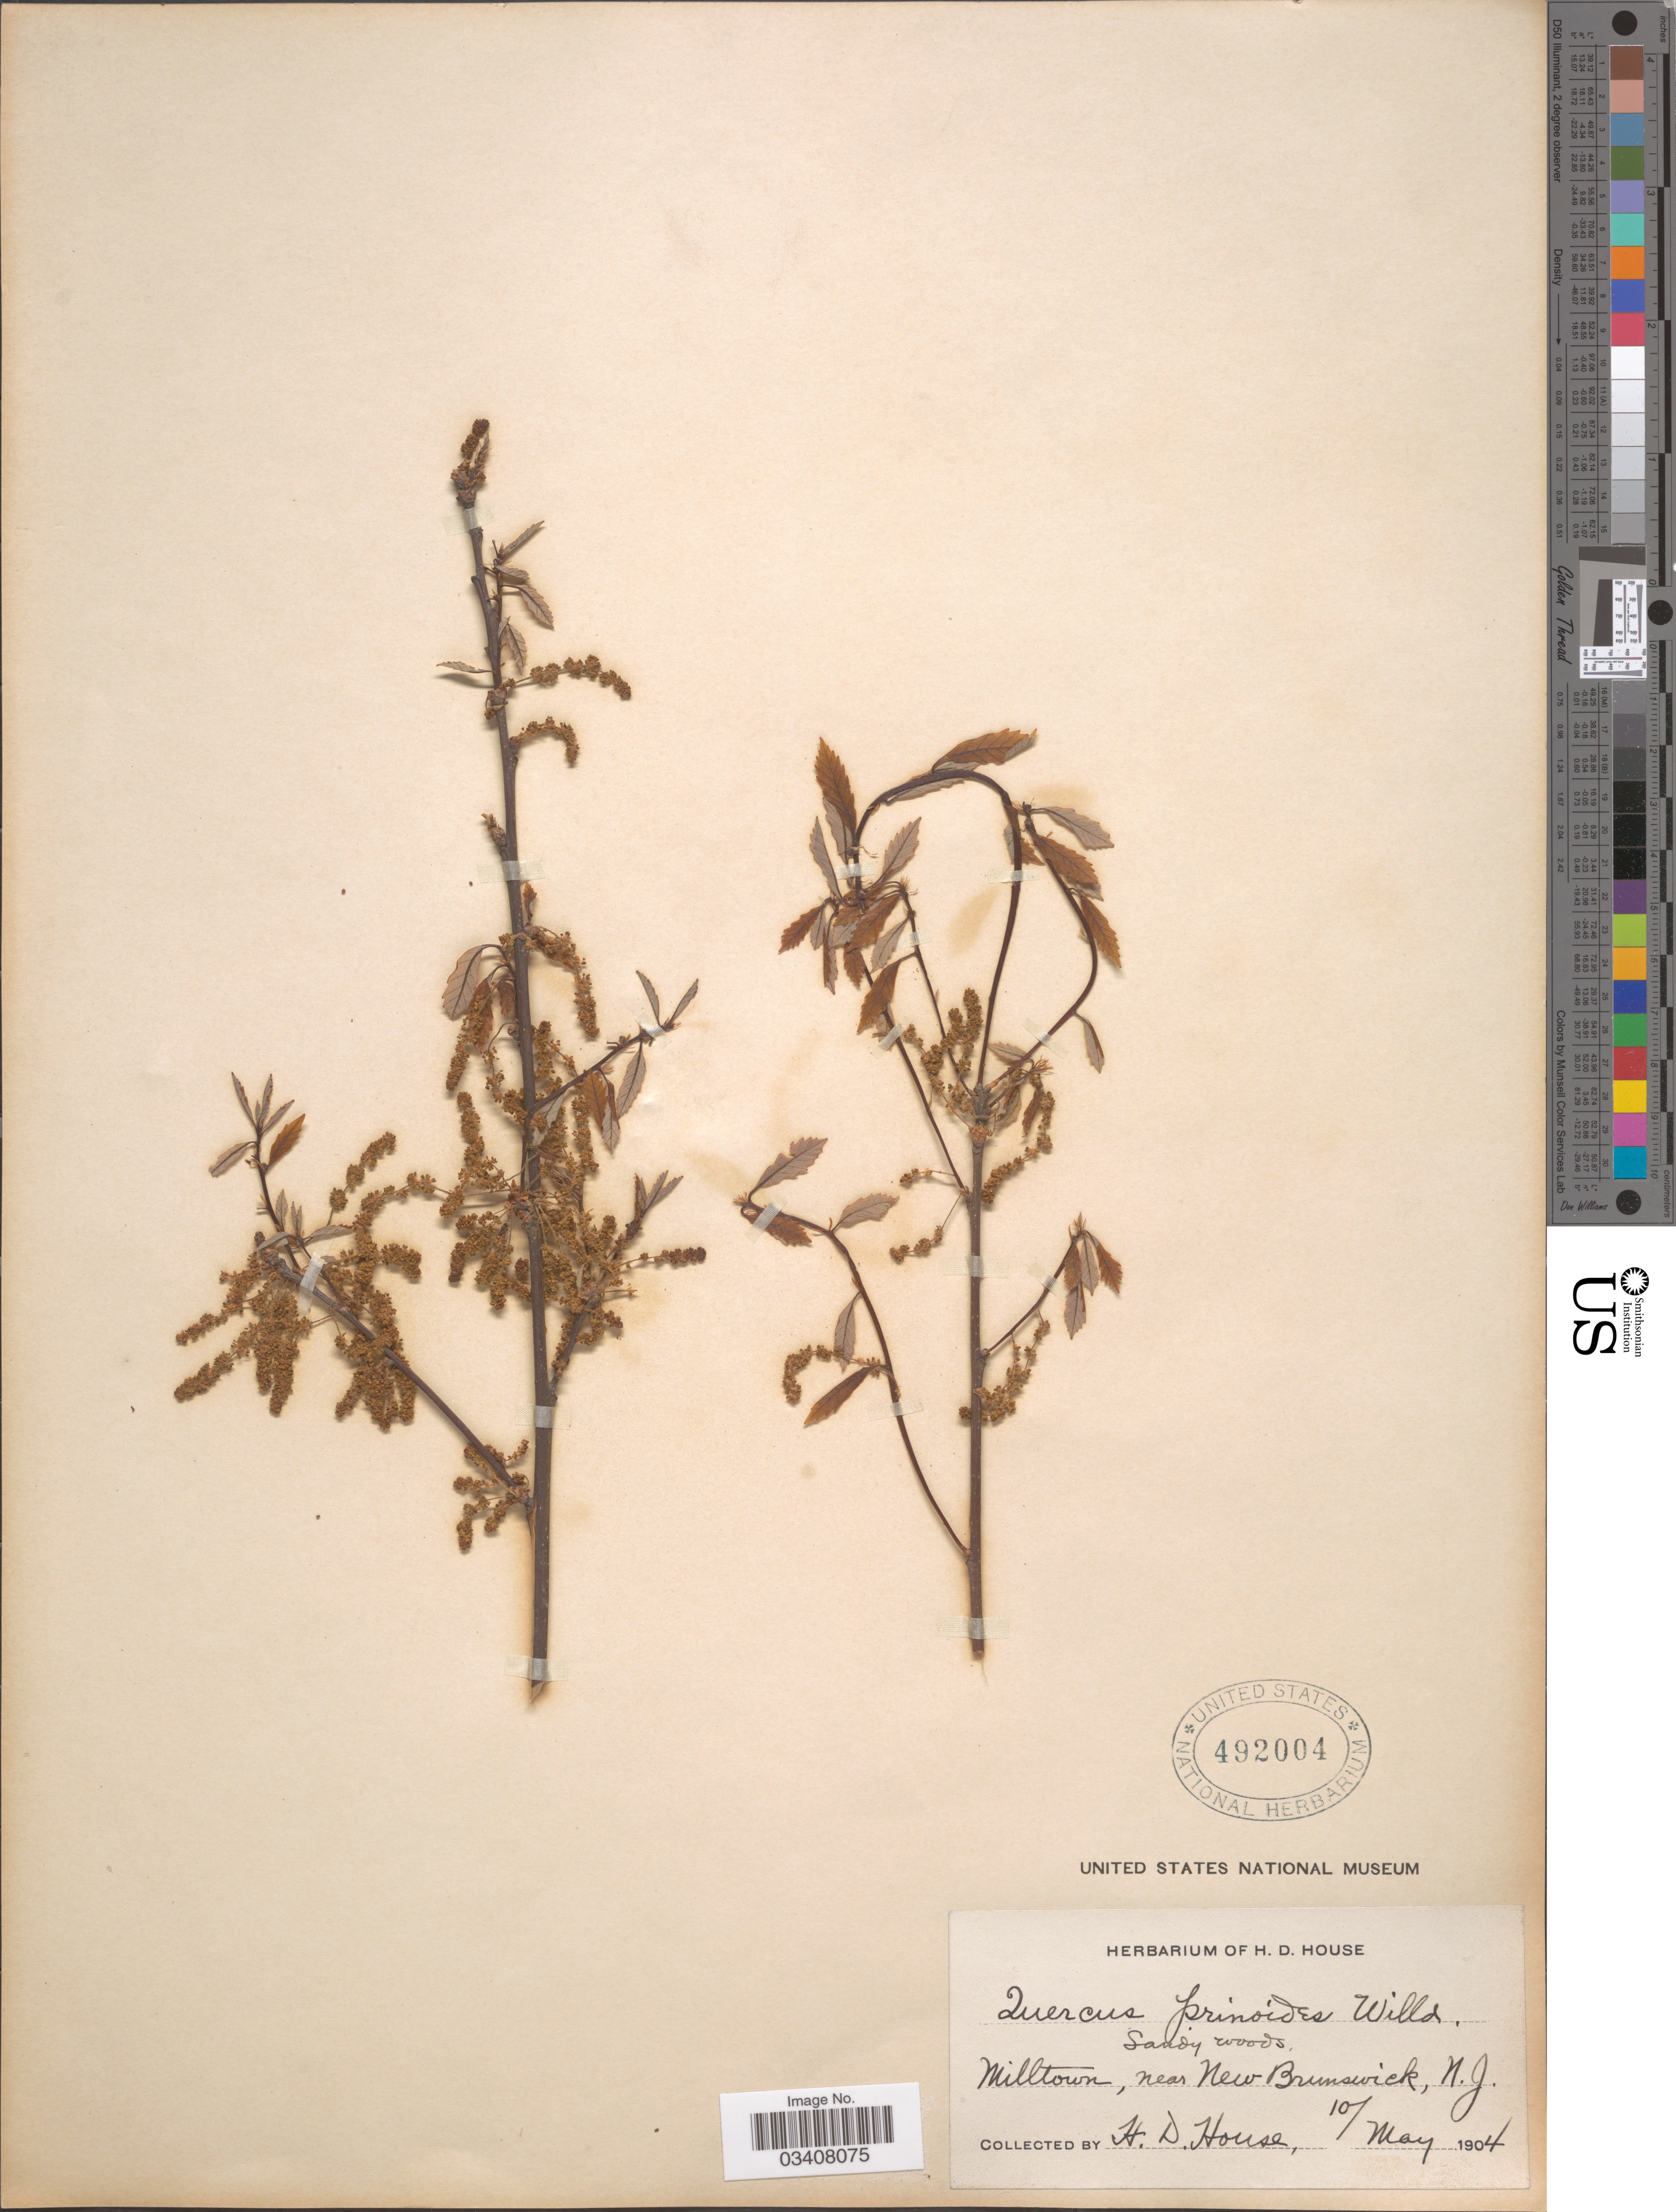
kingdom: Plantae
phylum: Tracheophyta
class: Magnoliopsida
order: Fagales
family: Fagaceae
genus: Quercus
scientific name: Quercus prinoides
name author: Willd.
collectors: H. D. House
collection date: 1904-05-10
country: United States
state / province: New Jersey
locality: Milltown, near New Brunswick.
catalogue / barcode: US 492004